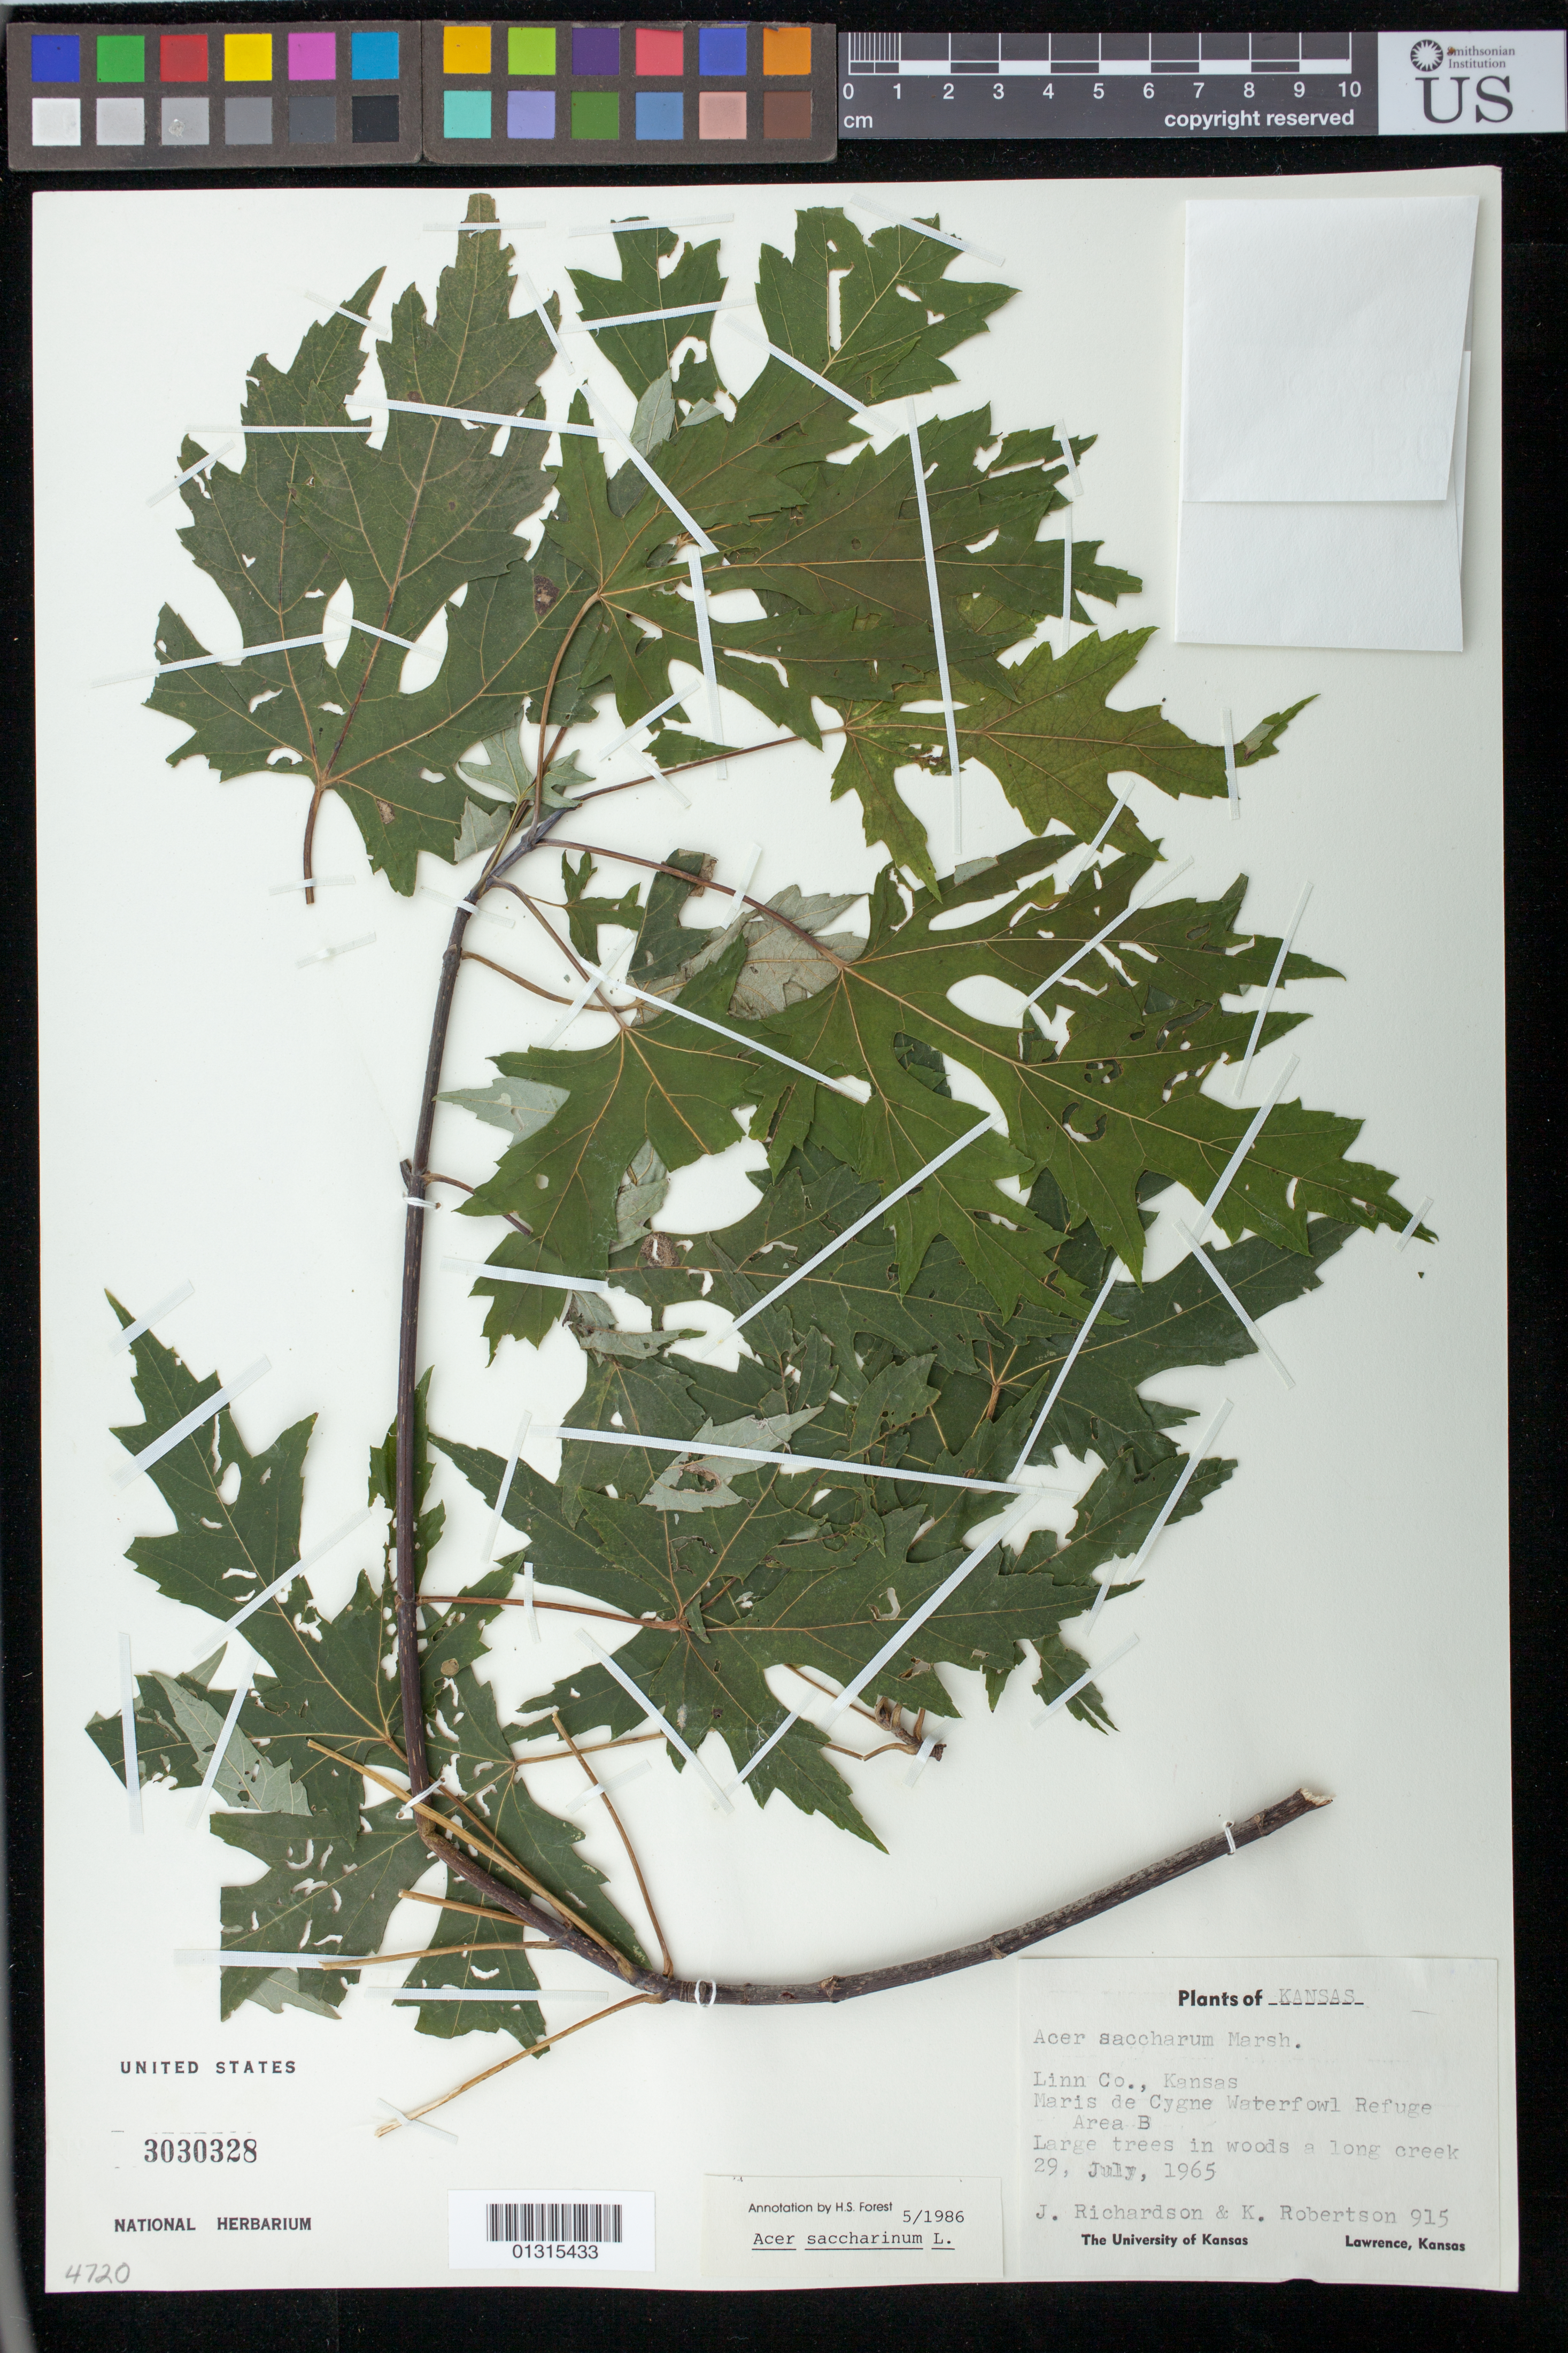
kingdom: Plantae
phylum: Tracheophyta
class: Magnoliopsida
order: Sapindales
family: Sapindaceae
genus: Acer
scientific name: Acer saccharinum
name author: L.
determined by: Forest, H. S.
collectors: J. W. Richardson & K. R. Robertson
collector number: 915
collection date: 1965-07-29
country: United States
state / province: Kansas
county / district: Linn County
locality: Linn County, Maris de Cygne Waterfowl Refung, Area B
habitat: In woods along creek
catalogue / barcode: US 3030328